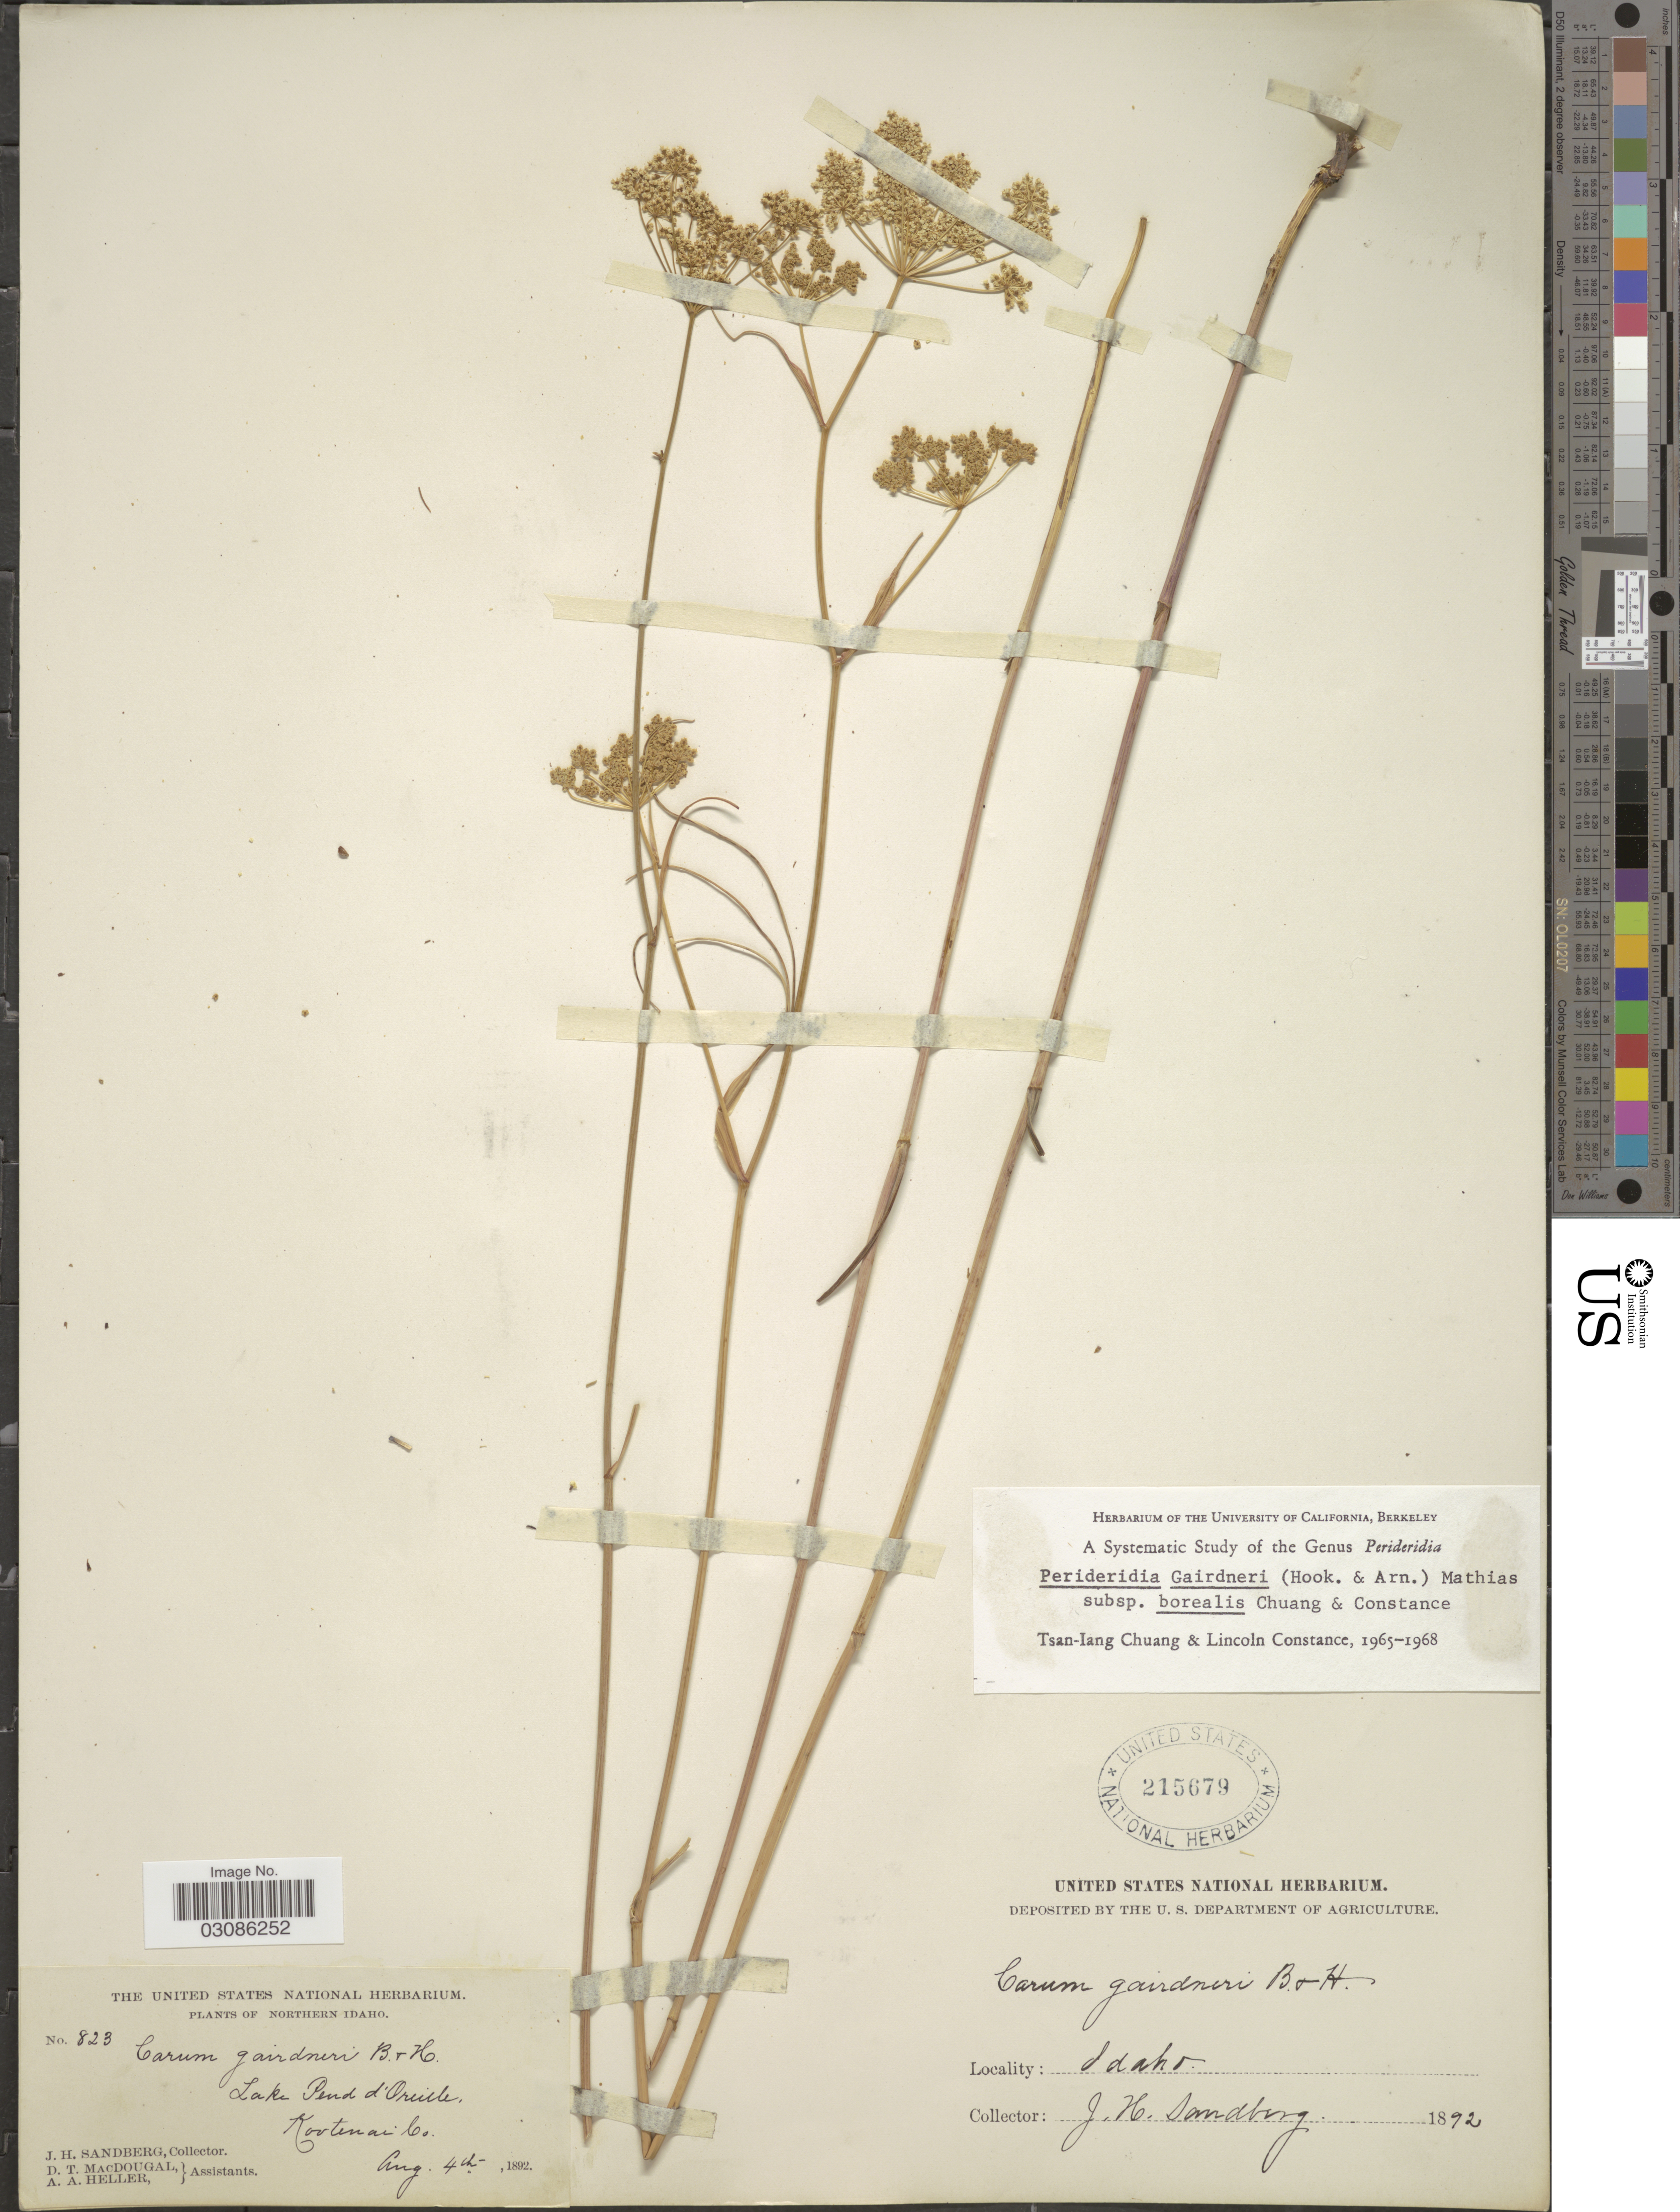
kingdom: Plantae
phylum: Tracheophyta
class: Magnoliopsida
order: Apiales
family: Apiaceae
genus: Perideridia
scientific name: Perideridia gairdneri subsp. borealis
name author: T.I. Chuang & Constance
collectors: J. H. Sandberg, D. T. MacDougal & A. A. Heller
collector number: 823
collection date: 1892-08-04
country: United States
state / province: Idaho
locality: Northern Idaho. Lake Peud d'Oreille, Kootenai Co.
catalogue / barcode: US 215679